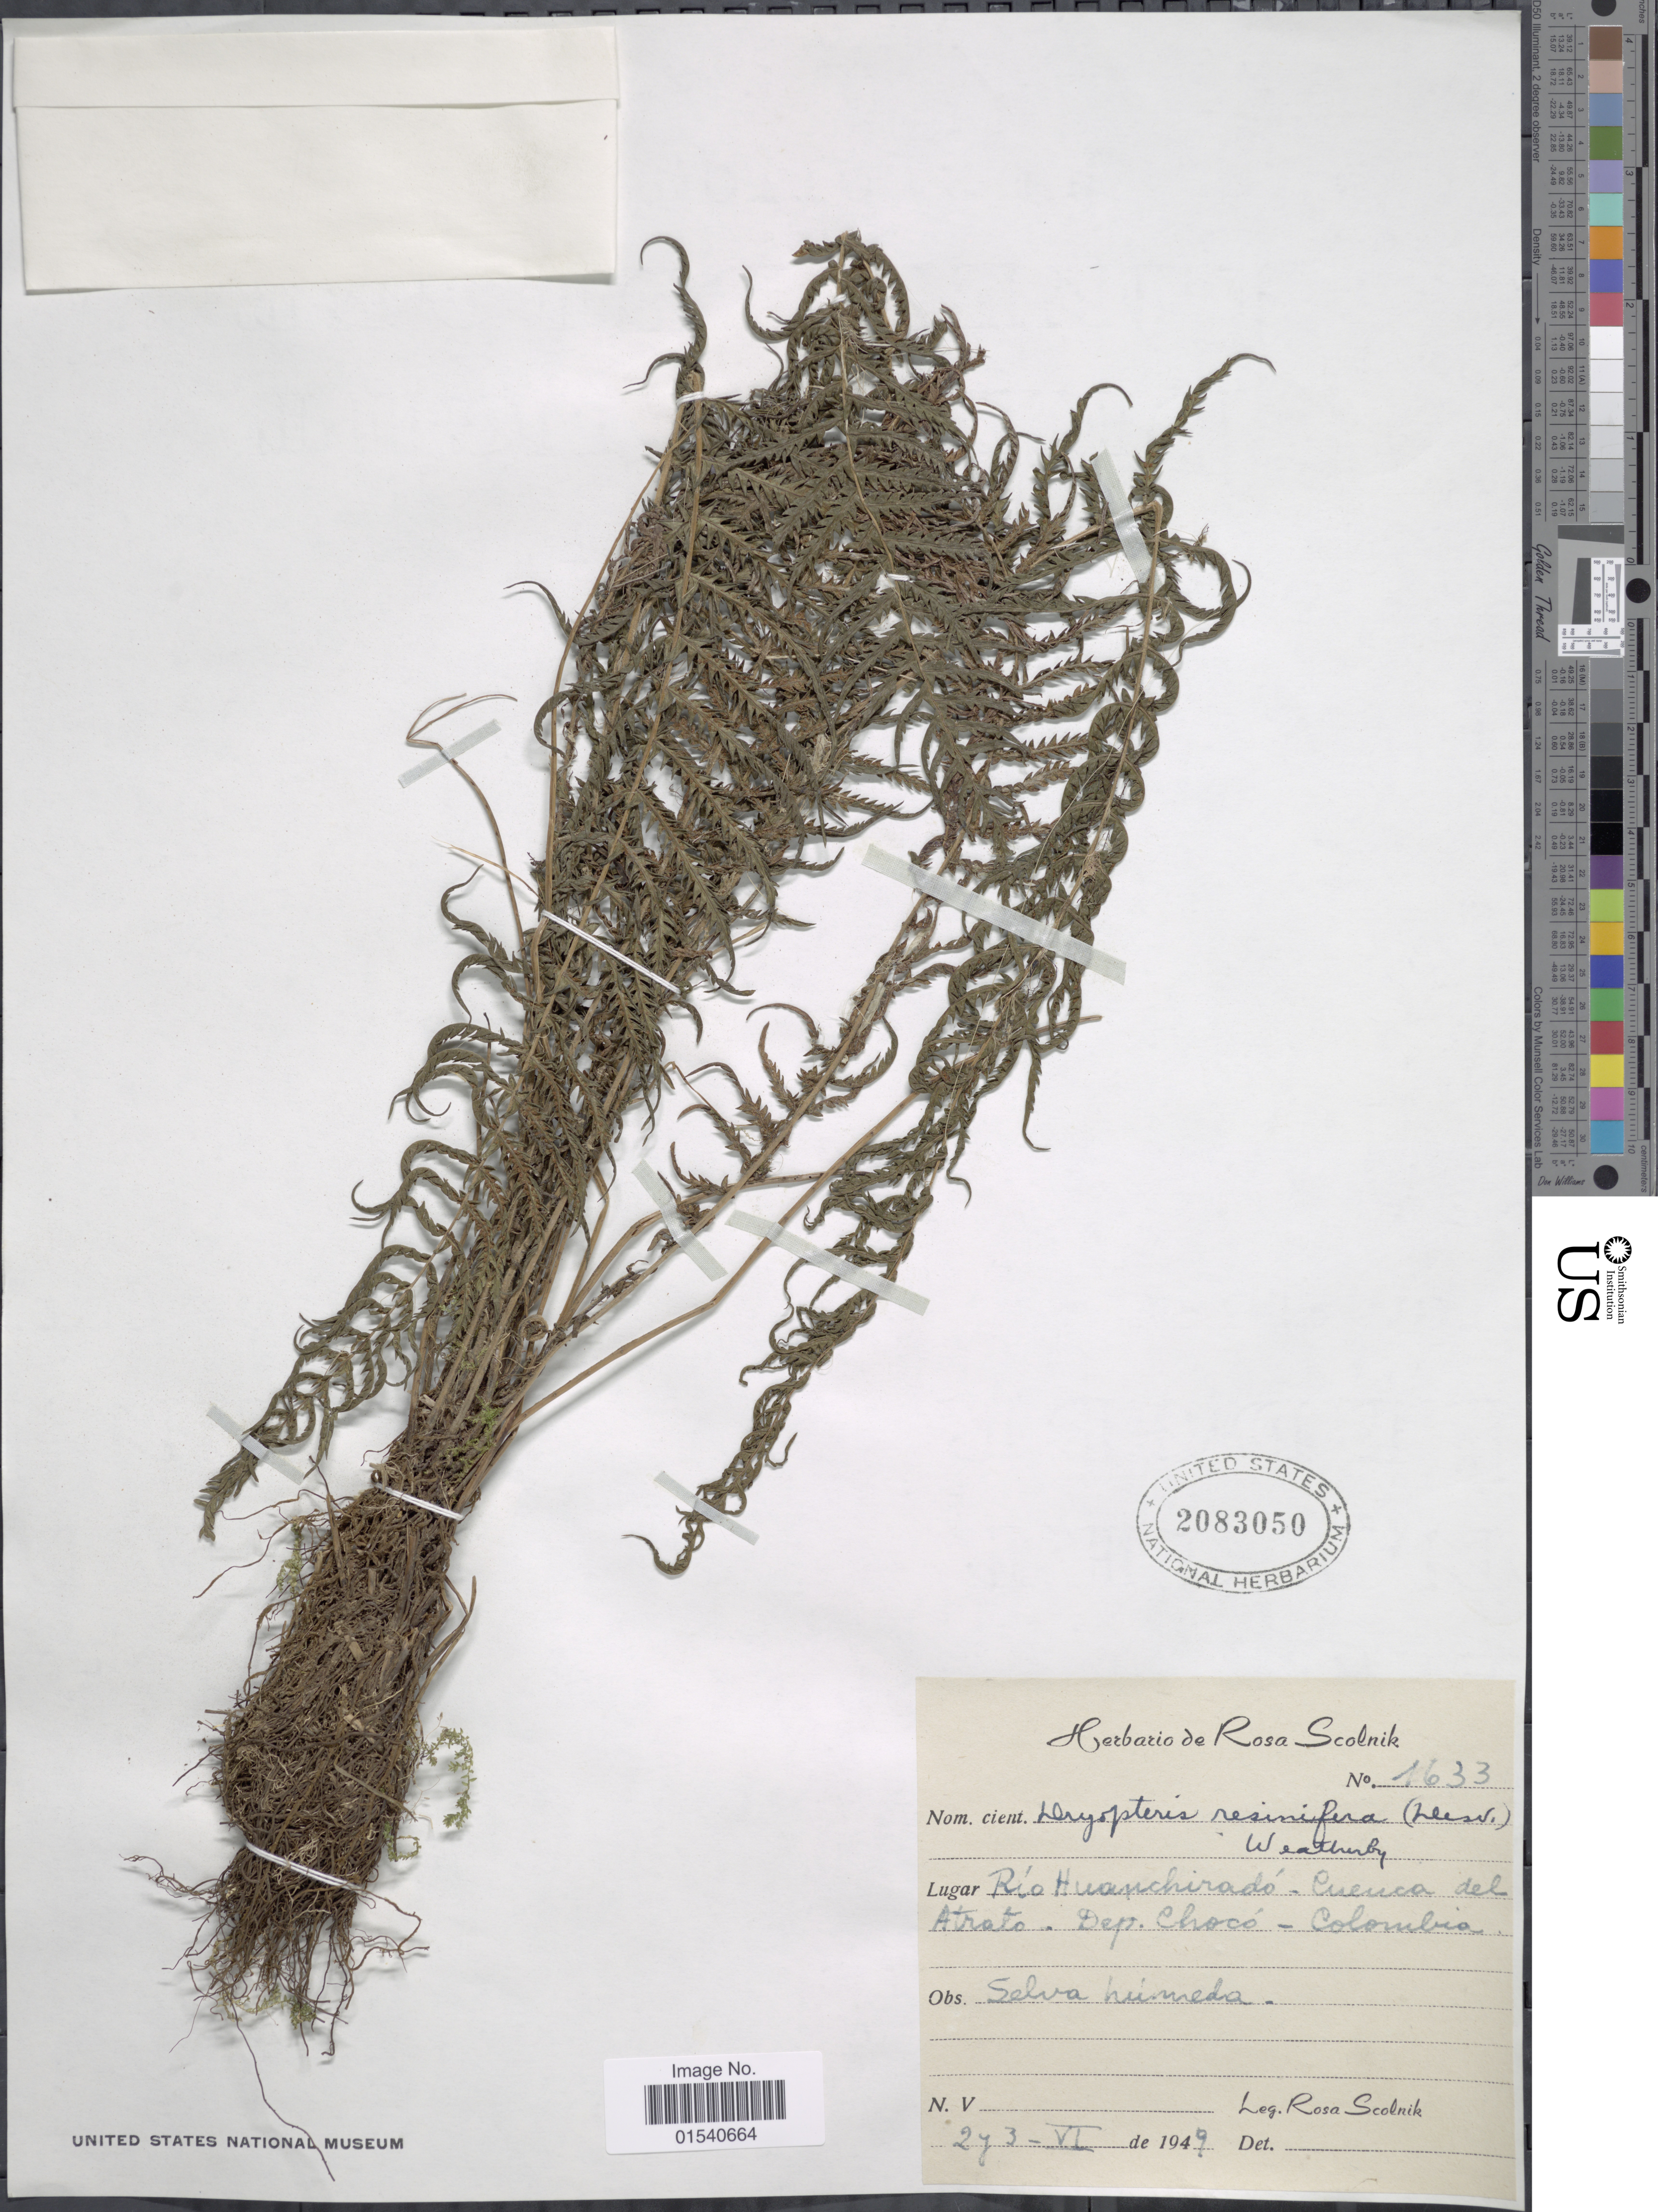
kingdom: Plantae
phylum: Tracheophyta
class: Polypodiopsida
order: Polypodiales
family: Thelypteridaceae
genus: Amauropelta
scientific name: Amauropelta resinifera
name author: (Desv.) Pic. Serm.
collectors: R. Scolnik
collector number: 1633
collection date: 1949-06-02/1949-06-03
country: Colombia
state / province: Chocó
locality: Río Huapchiradó - Cuenca del Atrato - Dep. Chocó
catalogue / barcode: US 2083050